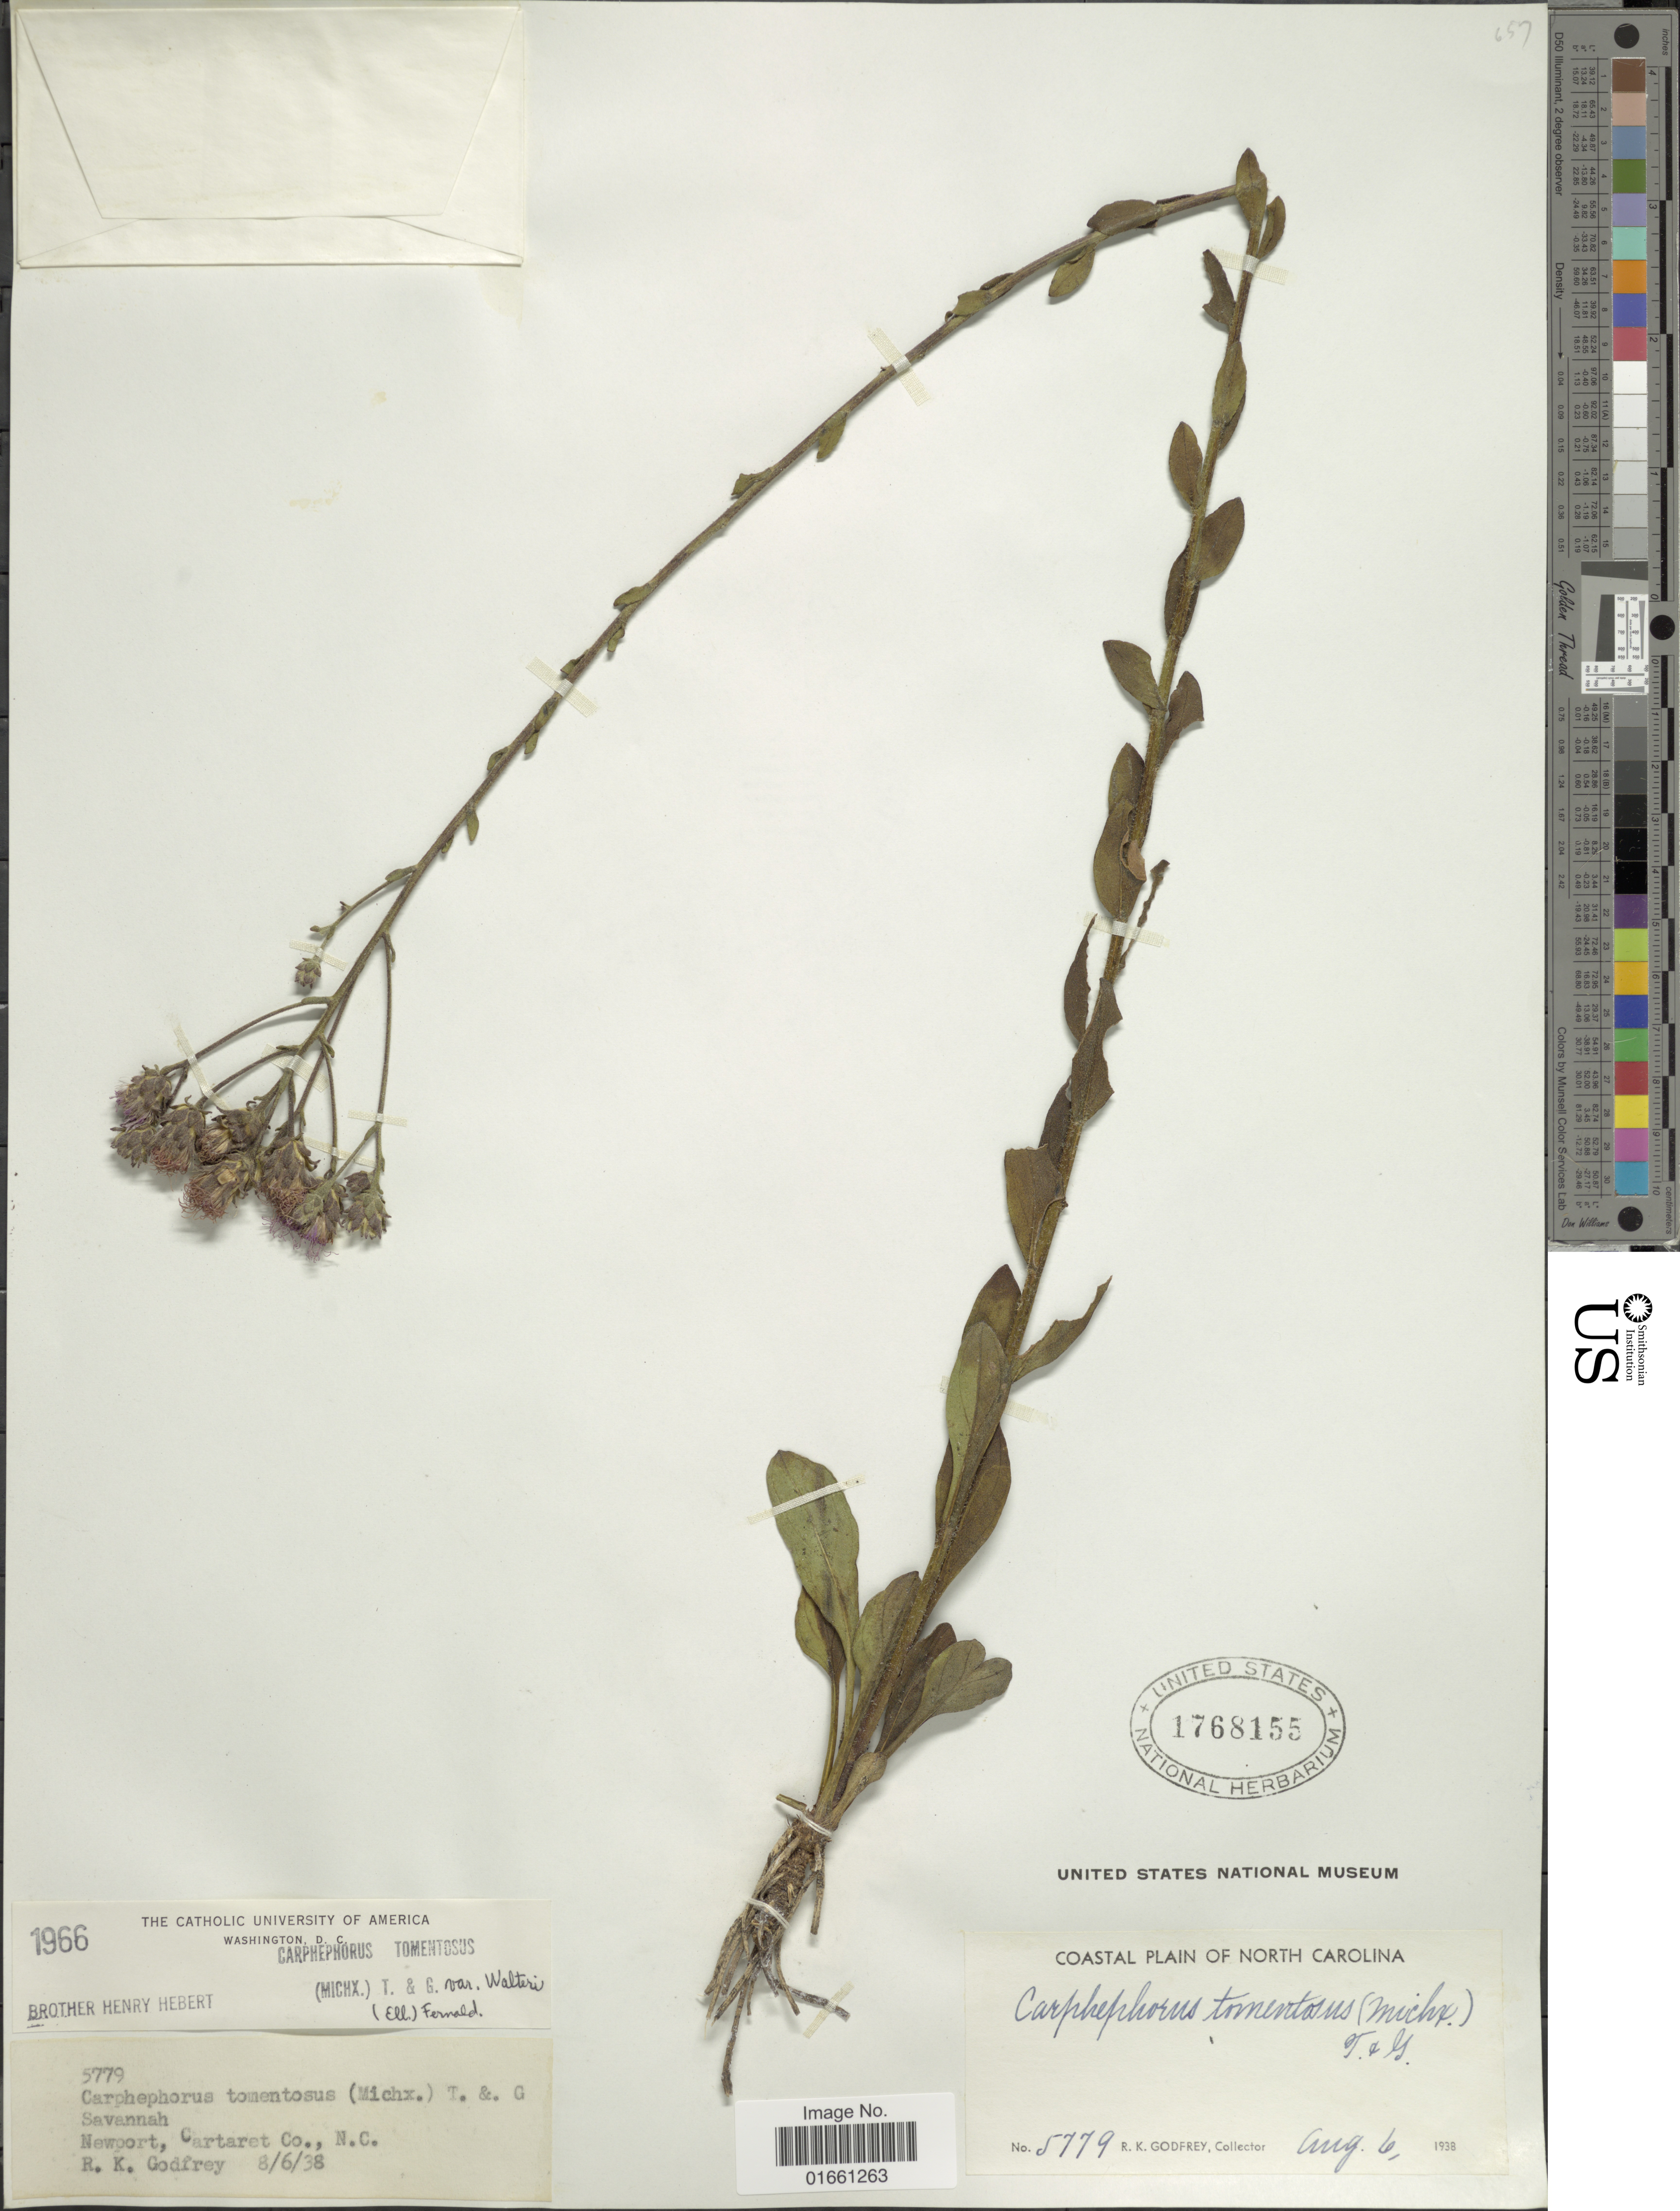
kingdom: Plantae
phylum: Tracheophyta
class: Magnoliopsida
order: Asterales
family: Asteraceae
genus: Carphephorus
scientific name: Carphephorus tomentosus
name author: (Michaux) Torr. & A. Gray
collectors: R. K. Godfrey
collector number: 5779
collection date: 1938-08-06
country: United States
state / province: North Carolina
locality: Coastal Plain of North Carolina, Newport, Carteret Co.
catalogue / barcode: US 1768155